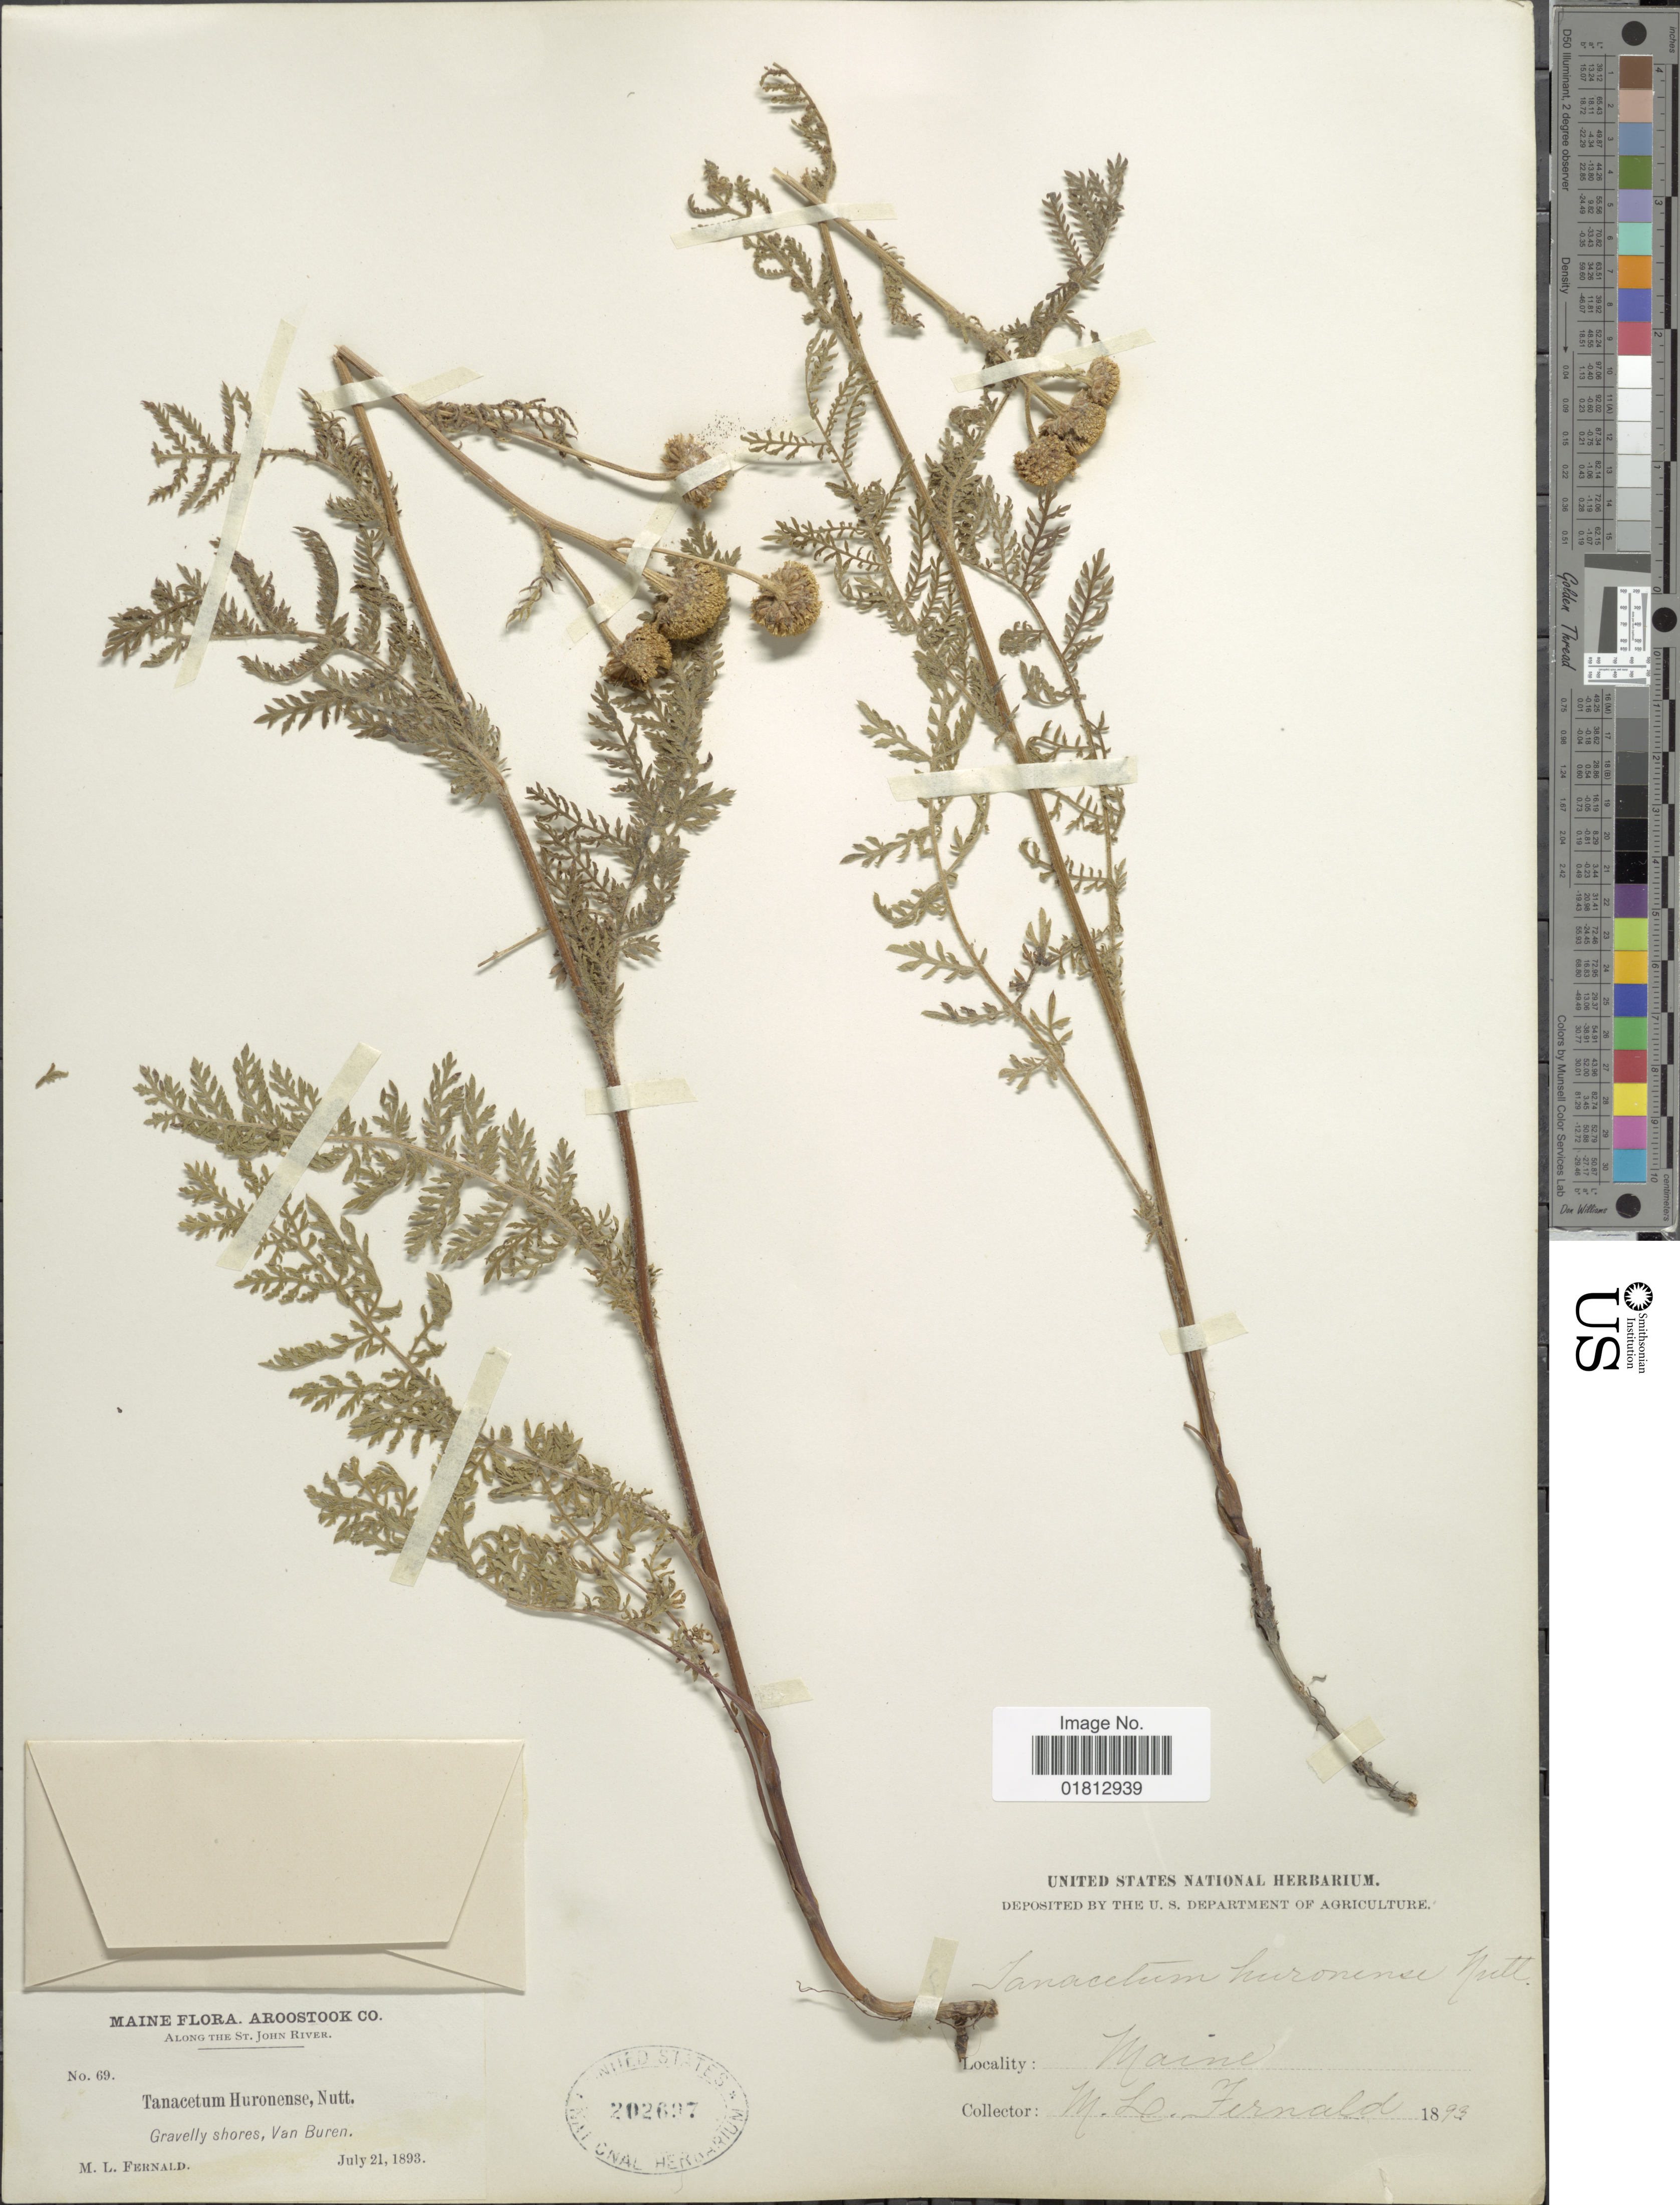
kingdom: Plantae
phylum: Tracheophyta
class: Magnoliopsida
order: Asterales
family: Asteraceae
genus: Tanacetum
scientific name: Tanacetum huronense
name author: Nutt.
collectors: M. L. Fernald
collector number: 69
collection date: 1893-07-21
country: United States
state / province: Maine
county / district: Aroostook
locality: along the St. John River, Van Buren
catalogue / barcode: US 202697